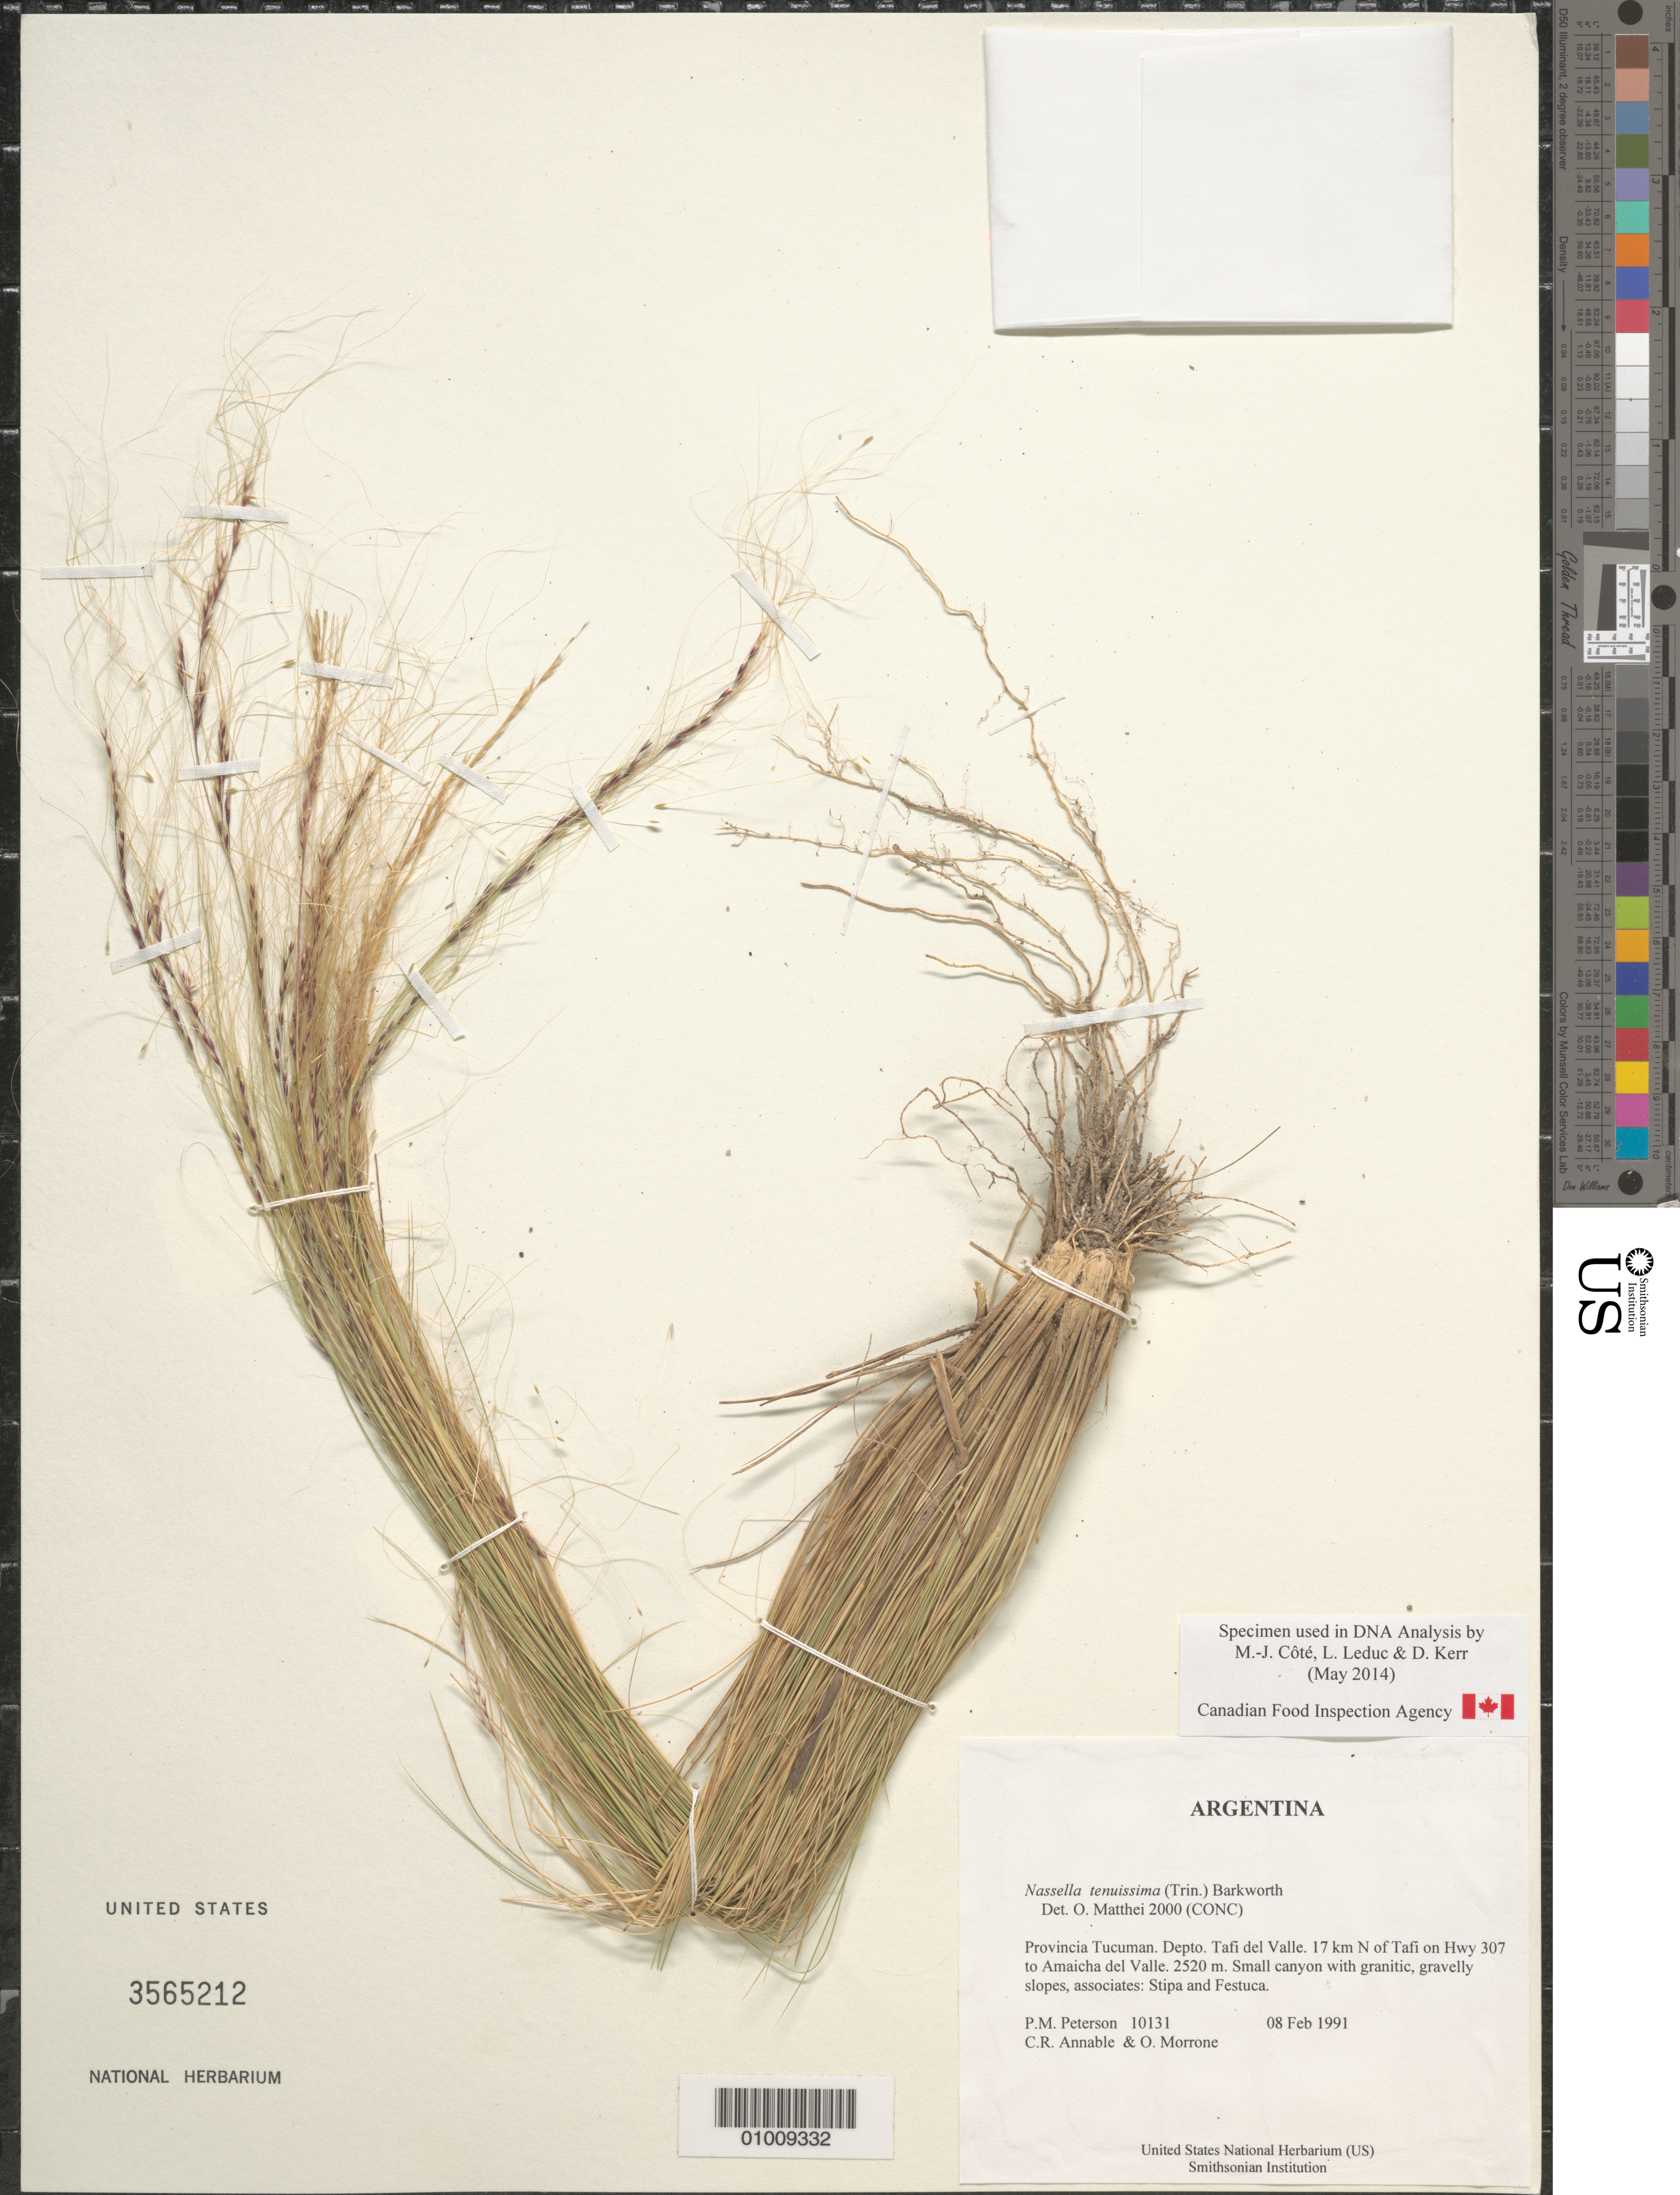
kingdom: Plantae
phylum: Tracheophyta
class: Liliopsida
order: Poales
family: Poaceae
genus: Nassella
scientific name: Nassella tenuissima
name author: (Trin.) Barkworth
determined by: Matthei, O. R.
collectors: P. M. Peterson, C. R. Annable & O. N. Morrone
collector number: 10131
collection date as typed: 08 Feb 1991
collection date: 1991-02-08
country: Argentina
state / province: Tucuman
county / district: Tafi del Valle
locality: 17 km N of Tafi on Hwy 307 to Amaicha del Valle.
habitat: Small canyon with granitic, gravelly slopes, associates: Stipa and Festuca.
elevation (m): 2520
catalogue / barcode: US 3565212